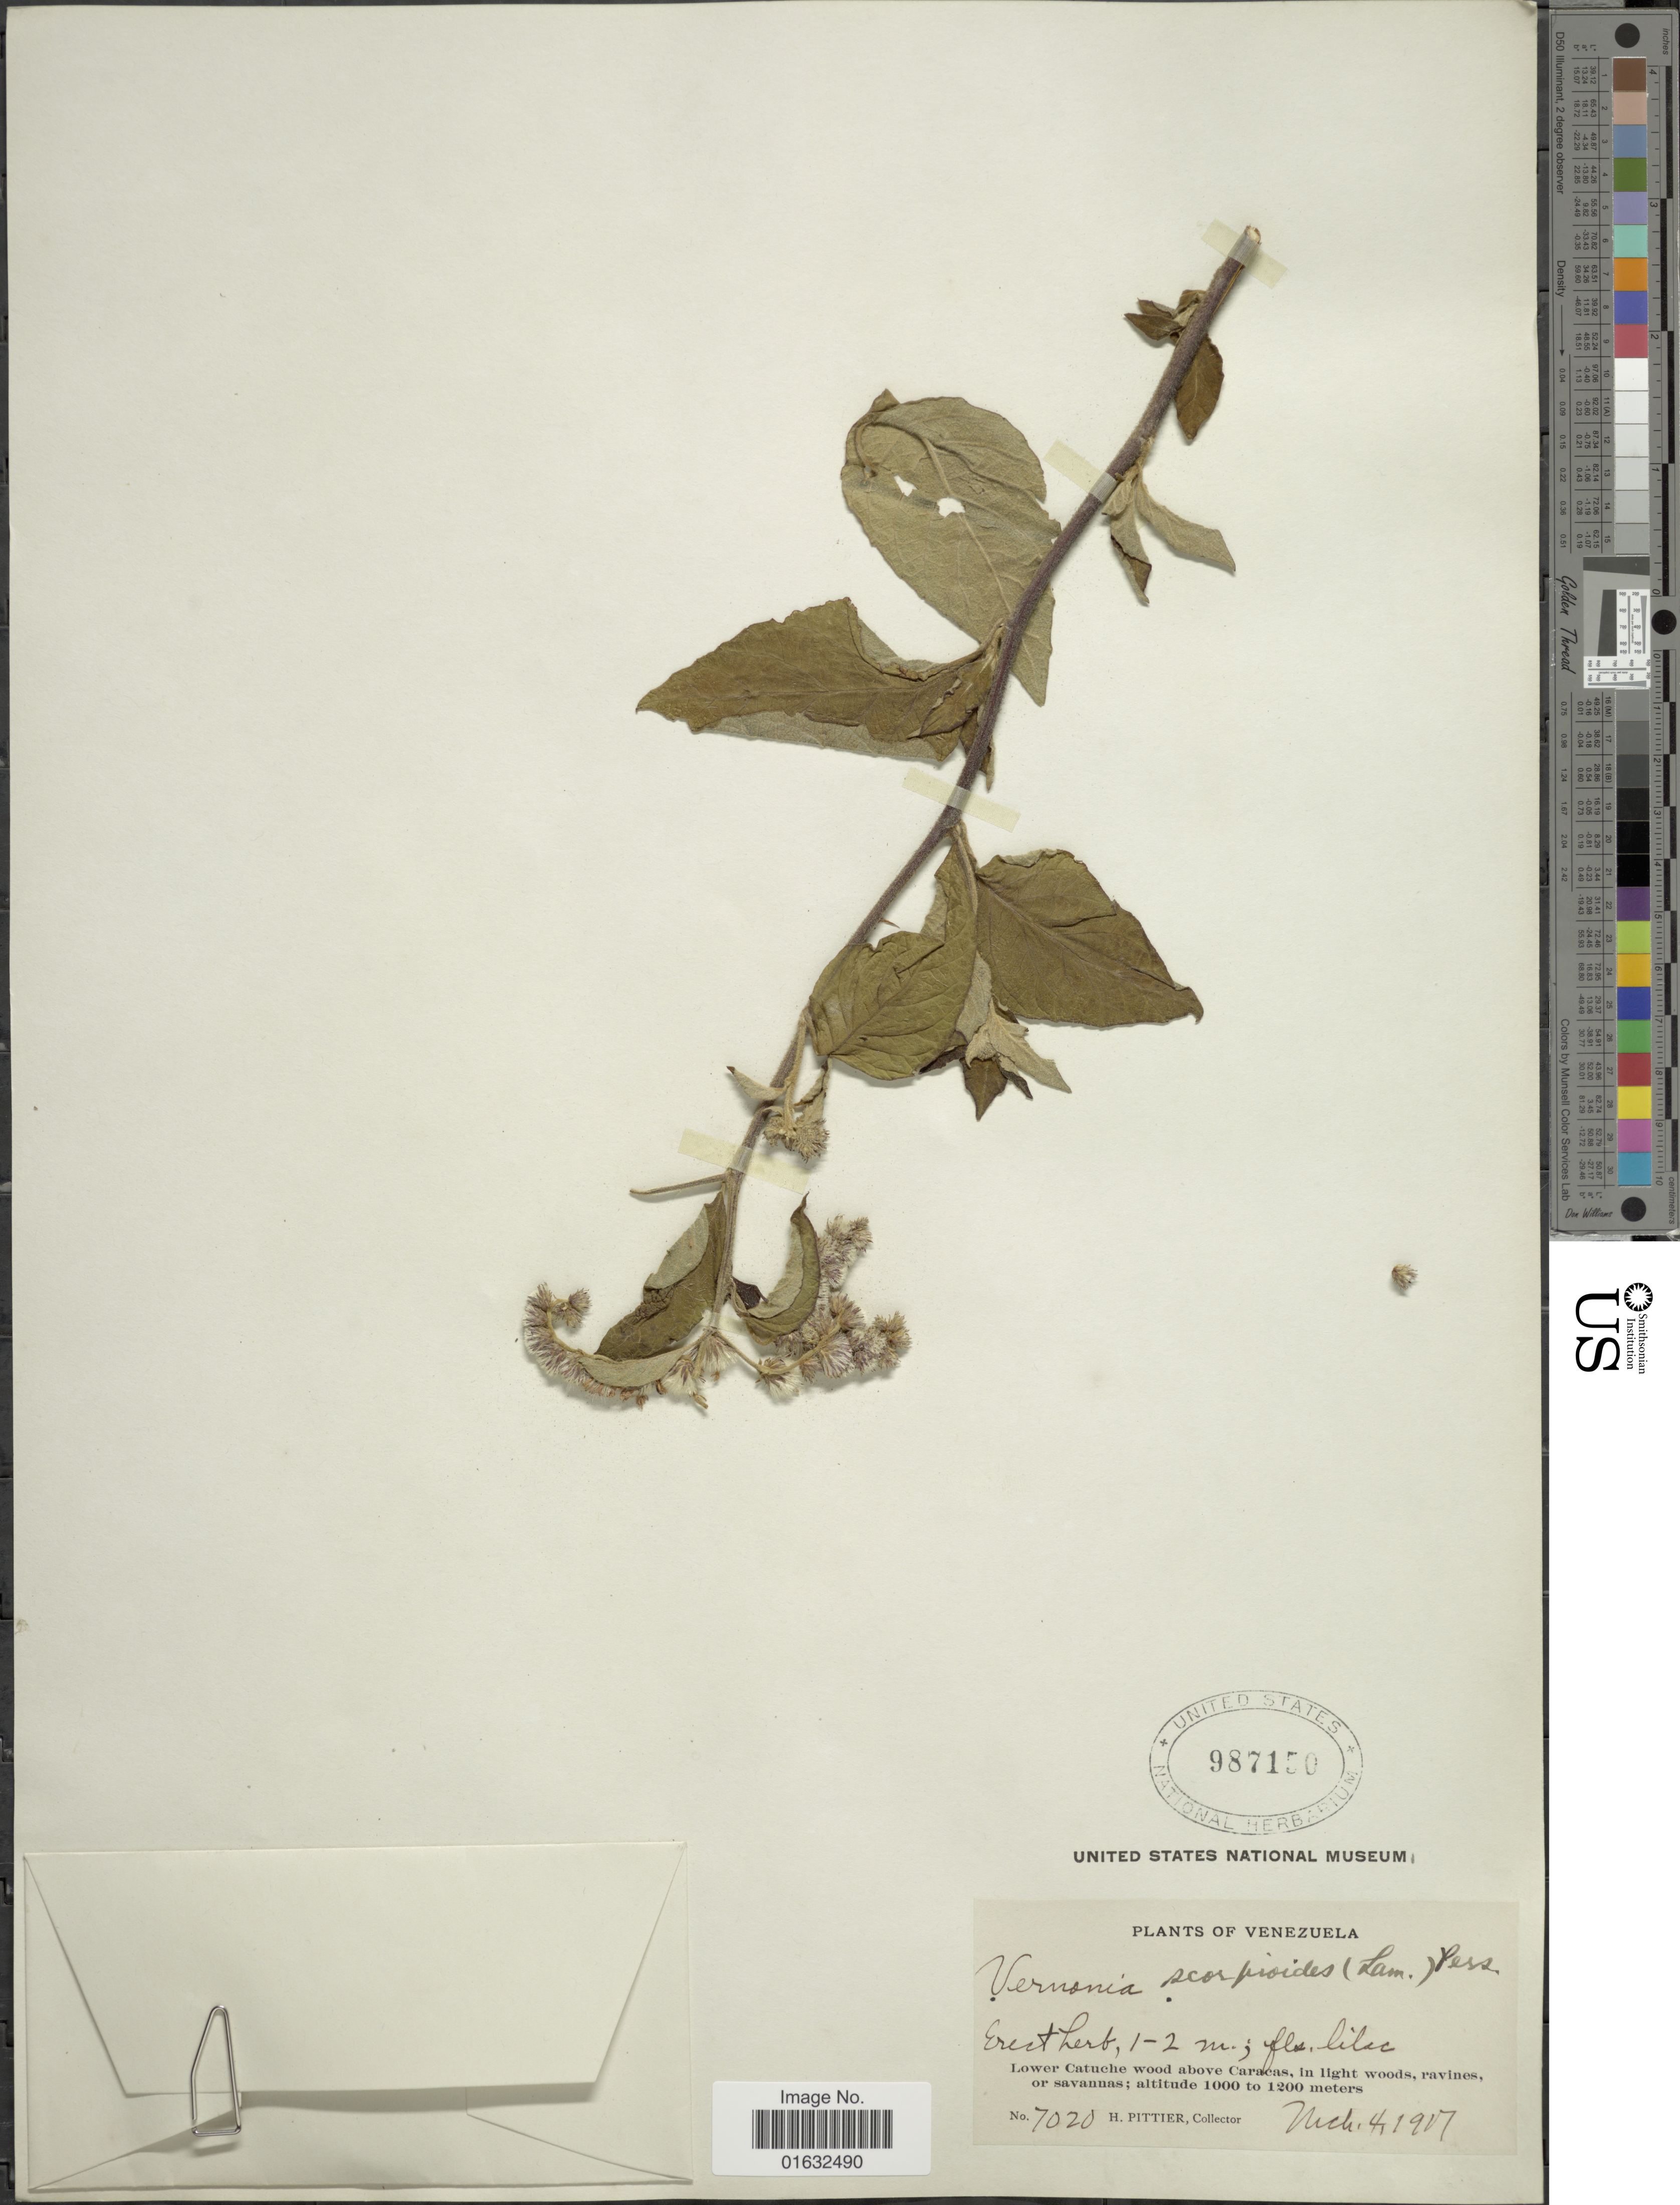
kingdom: Plantae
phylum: Tracheophyta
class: Magnoliopsida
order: Asterales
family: Asteraceae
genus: Cyrtocymura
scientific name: Cyrtocymura scorpioides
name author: (Lam.) H. Rob.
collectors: H. F. Pittier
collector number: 7020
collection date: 1917-03-04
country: Venezuela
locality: Lower Catuche wood above Caracas, in light woods, ravines, or savanas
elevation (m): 1000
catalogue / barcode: US 987150